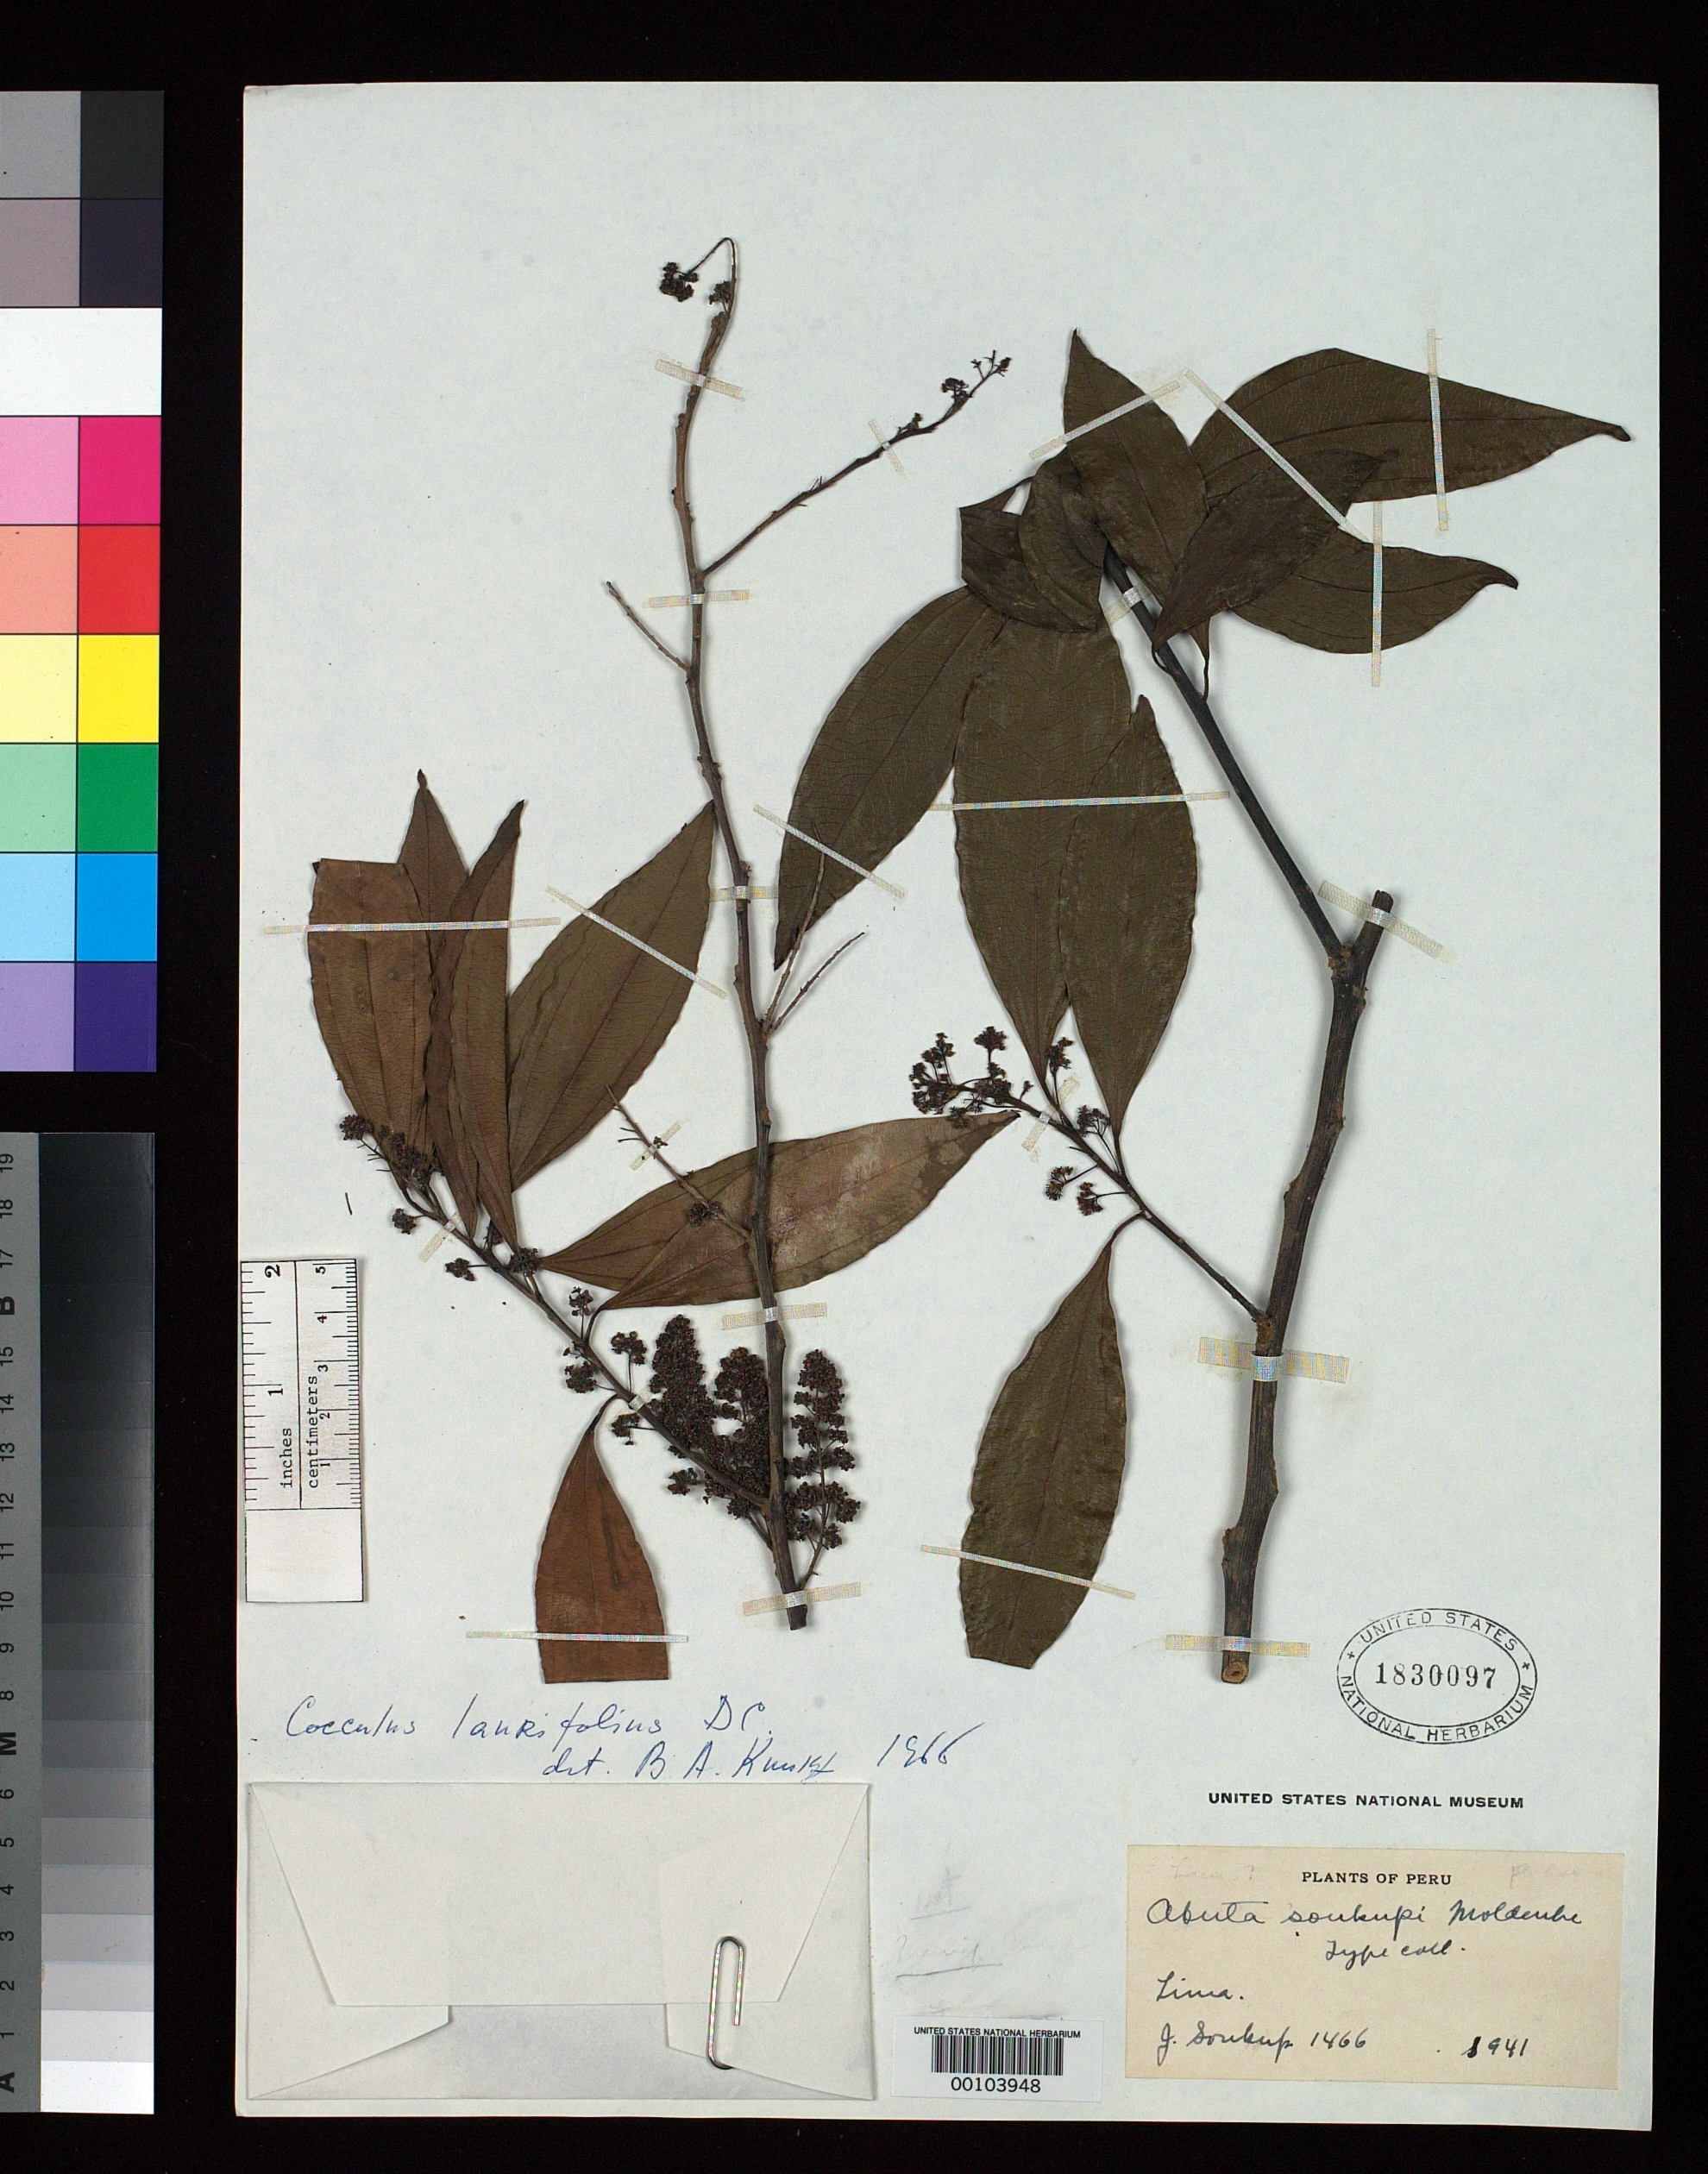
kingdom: Plantae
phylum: Tracheophyta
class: Magnoliopsida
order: Ranunculales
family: Menispermaceae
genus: Abuta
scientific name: Abuta soukupi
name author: Moldenke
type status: Isotype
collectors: J. J. Soukup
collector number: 1466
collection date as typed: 1941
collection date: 1941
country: Peru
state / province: Lima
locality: Lima.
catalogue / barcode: US 1830097